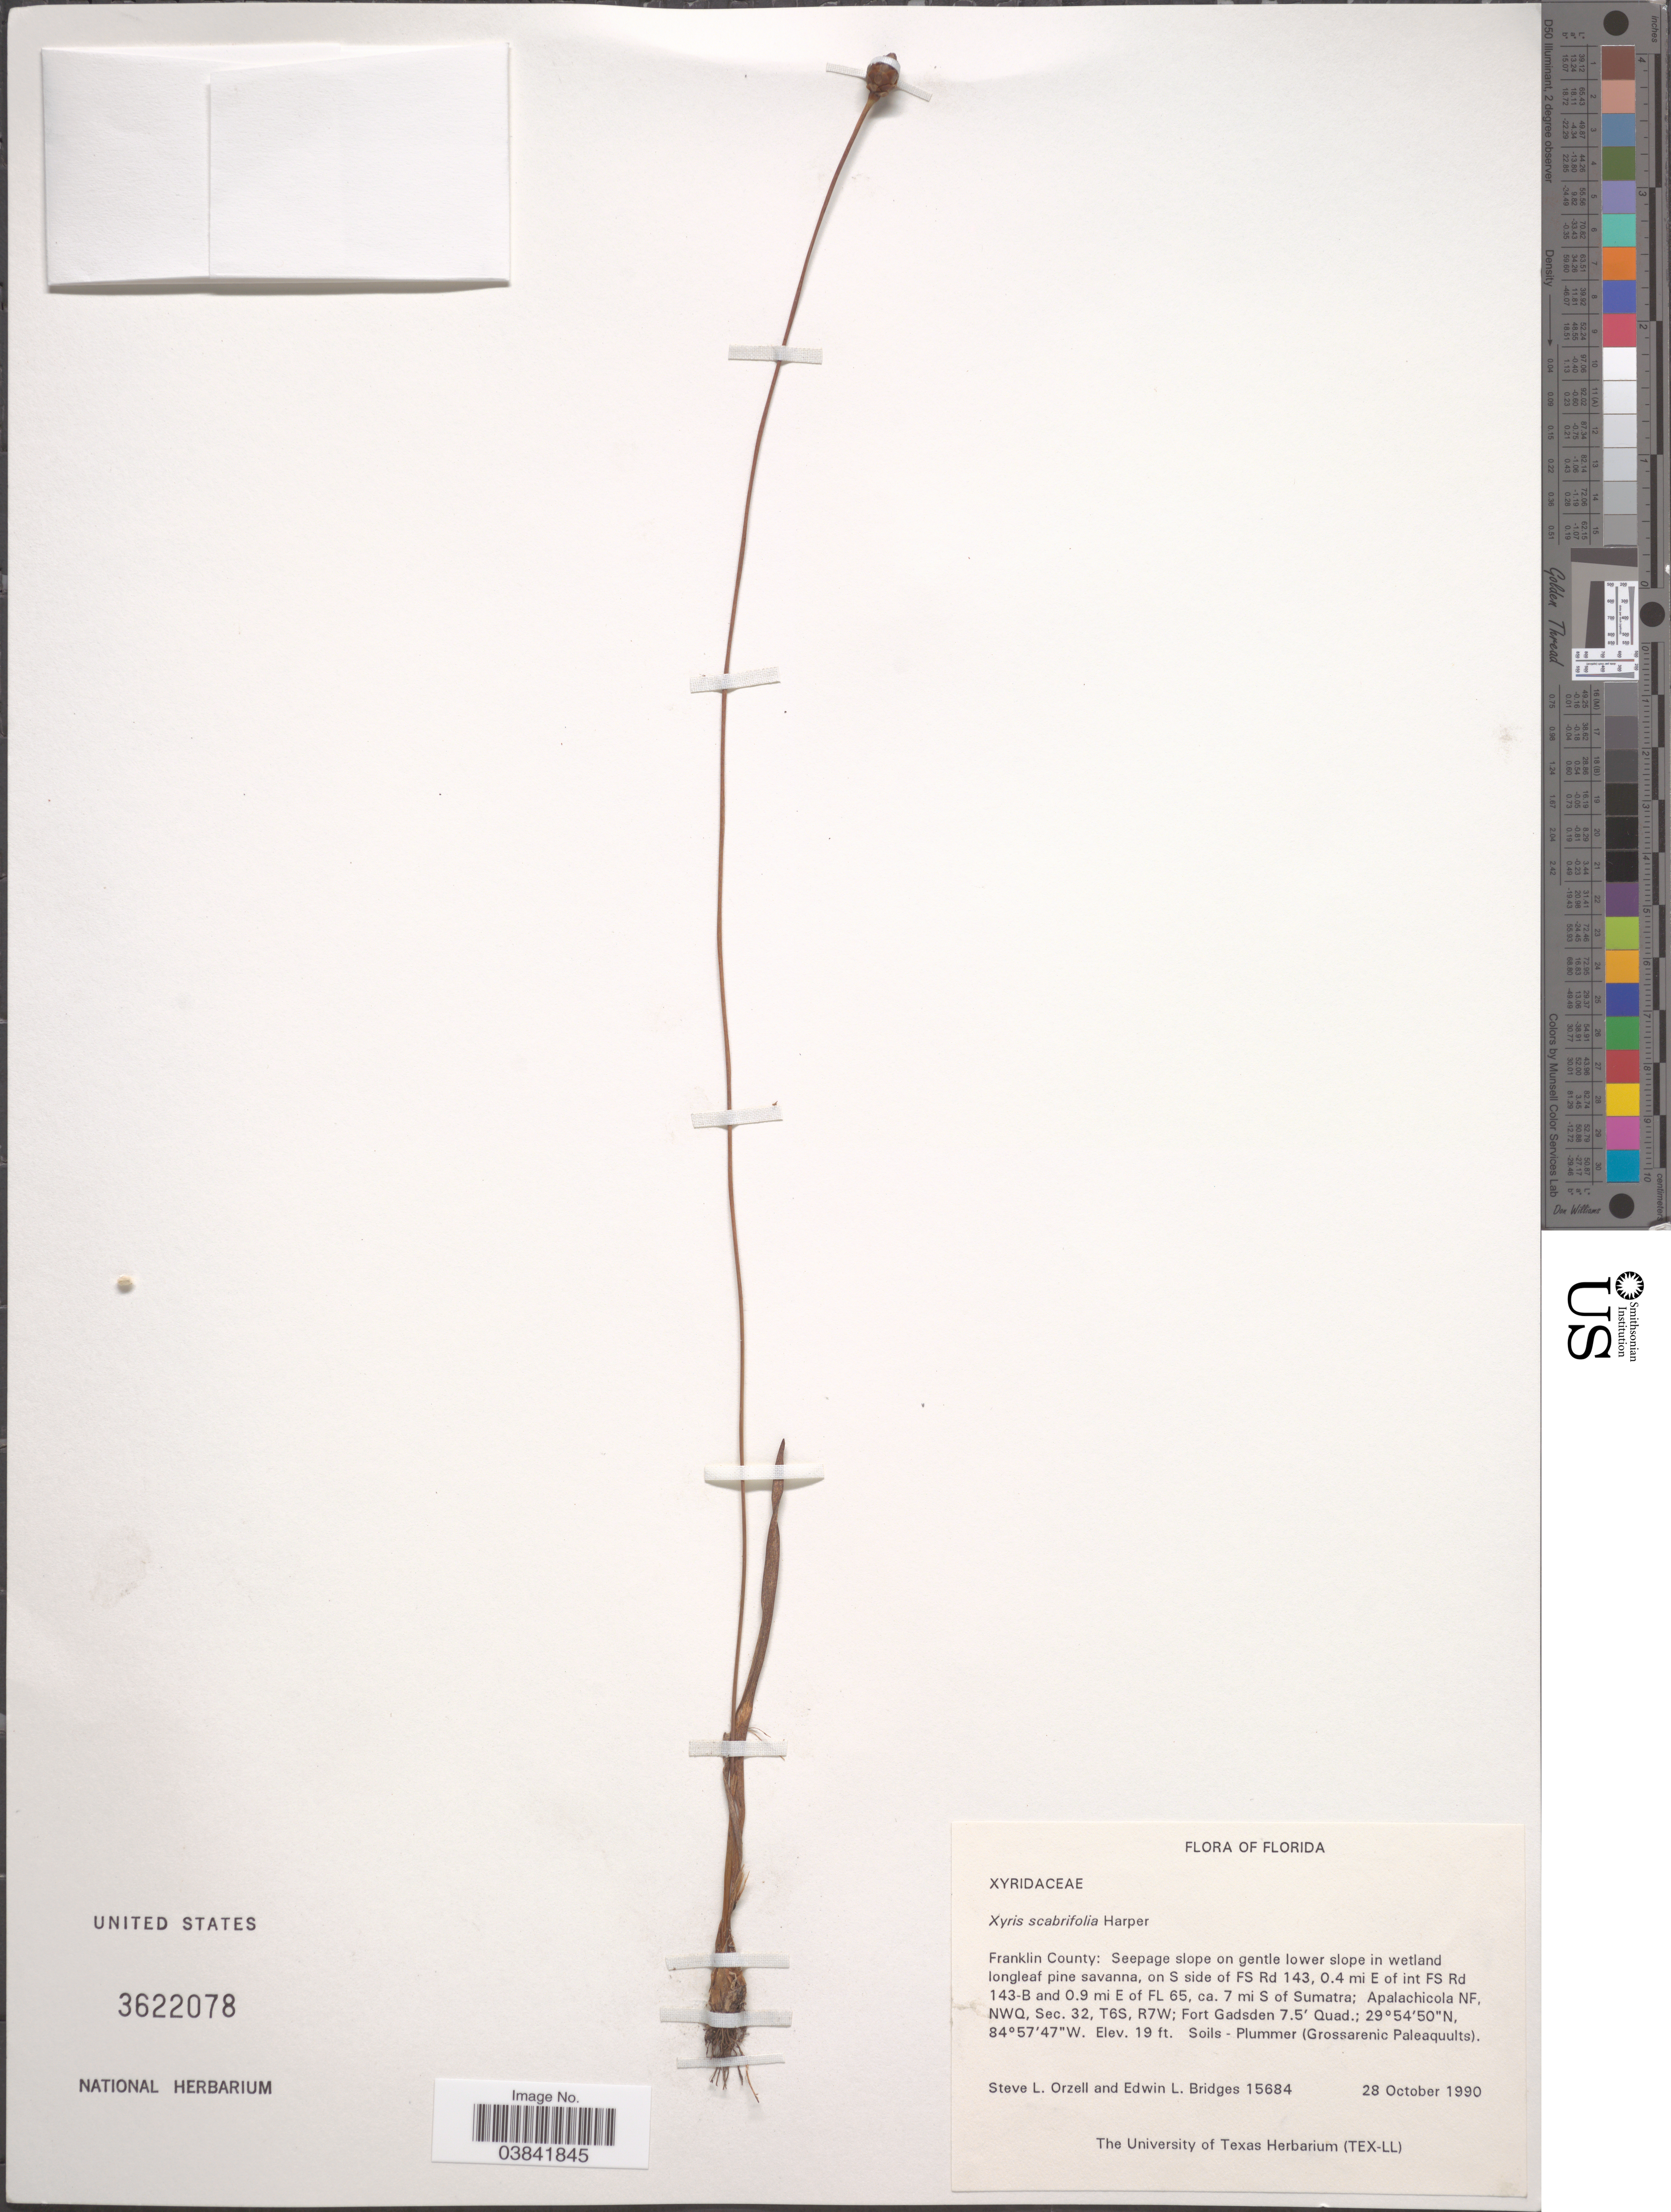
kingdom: Plantae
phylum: Tracheophyta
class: Liliopsida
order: Poales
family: Xyridaceae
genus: Xyris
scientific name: Xyris scabrifolia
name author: R.M. Harper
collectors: S. Orzell & E. Bridges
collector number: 15684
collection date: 1990-10-28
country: United States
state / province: Florida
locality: Franklin County: Seepage slope on gentle lower slope in wetland longleaf pine savanna, on S side of FS Rd 143, 0.4 mi E of int FS Rd 143-B and 0.9 mi E of Fl 65, ca. 7 mi S of Sumatra; Apalachicola NF, NWQ, Sec.32, T6S, R7W; Fort Gadsden 7.5' Quad.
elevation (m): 6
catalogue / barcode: US 3622078